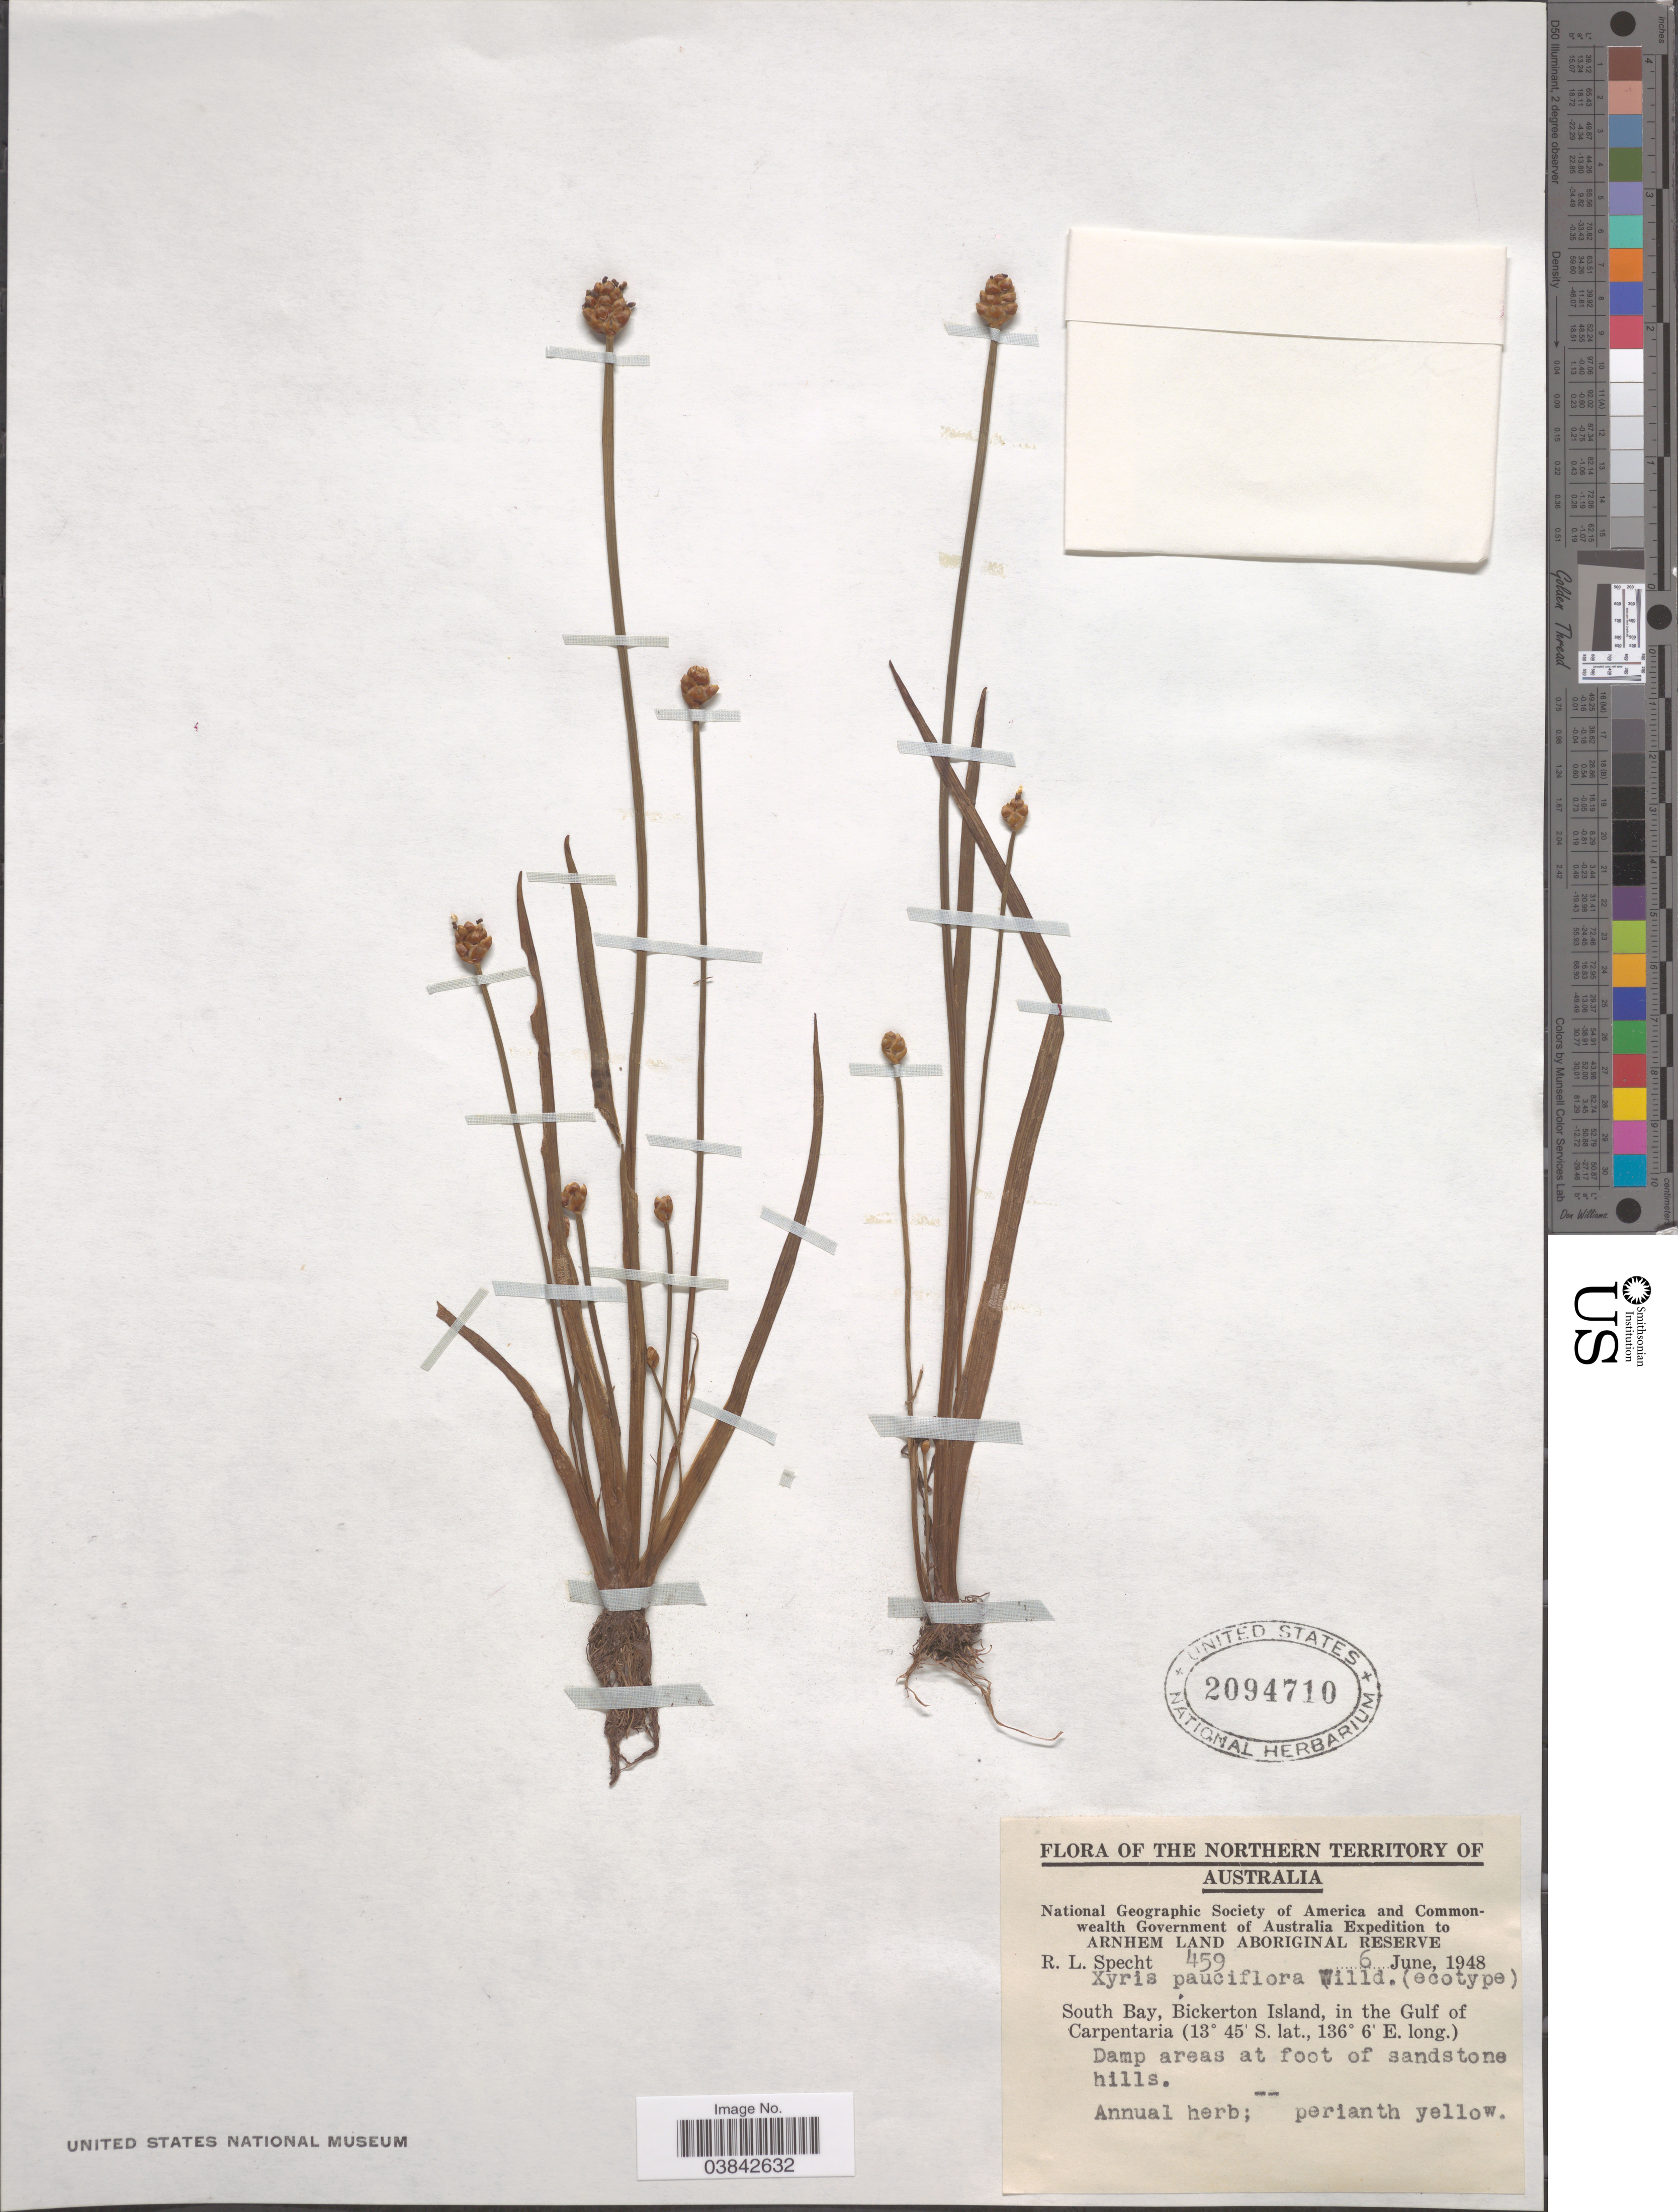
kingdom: Plantae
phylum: Tracheophyta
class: Liliopsida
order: Poales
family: Xyridaceae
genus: Xyris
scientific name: Xyris pauciflora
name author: Willd.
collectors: R. L. Specht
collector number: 459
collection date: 1948-06-06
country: Australia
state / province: Northern Territory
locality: Arnhem Land Aboriginal Reserve. South Bay, Bickerton Island, in the Gulf of Carpentaria.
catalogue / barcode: US 2094710